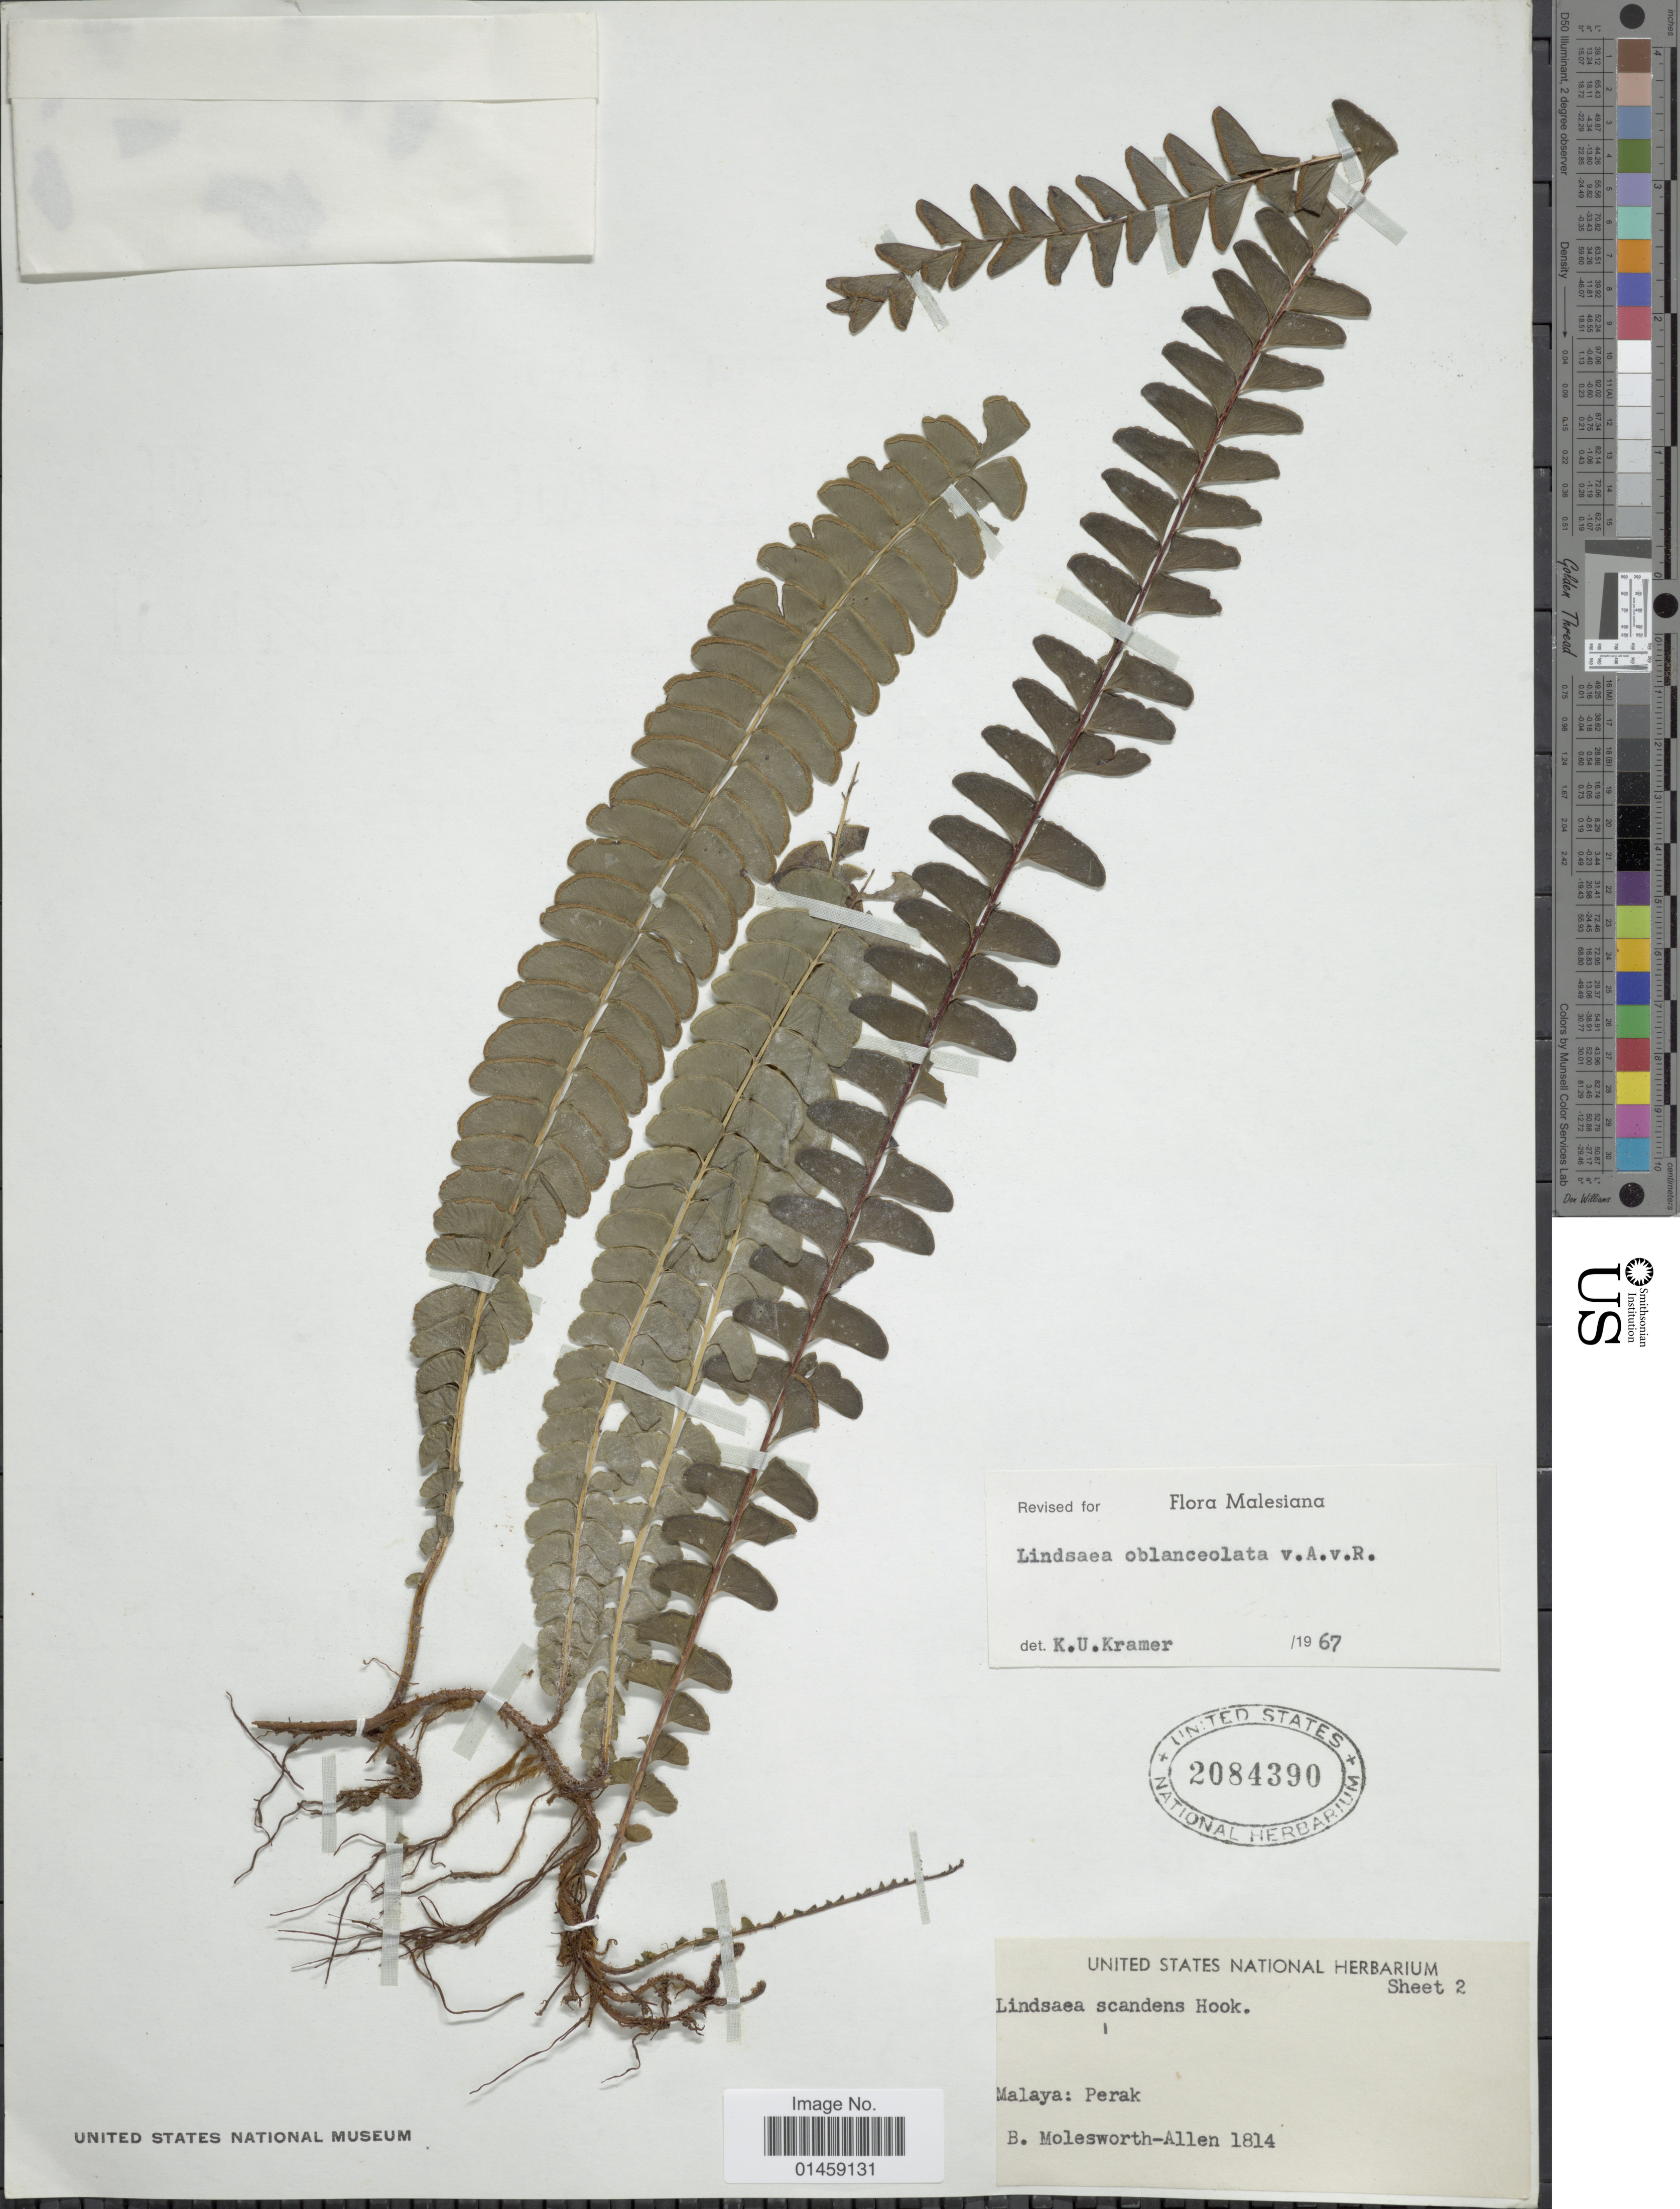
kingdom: Plantae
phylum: Tracheophyta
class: Polypodiopsida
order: Polypodiales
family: Lindsaeaceae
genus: Lindsaea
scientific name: Lindsaea oblanceolata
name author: Alderw.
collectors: B. E. G. Molesworth-Allen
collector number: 1814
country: Malaysia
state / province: Perak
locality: Malaya: Perak.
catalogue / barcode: US 2084390